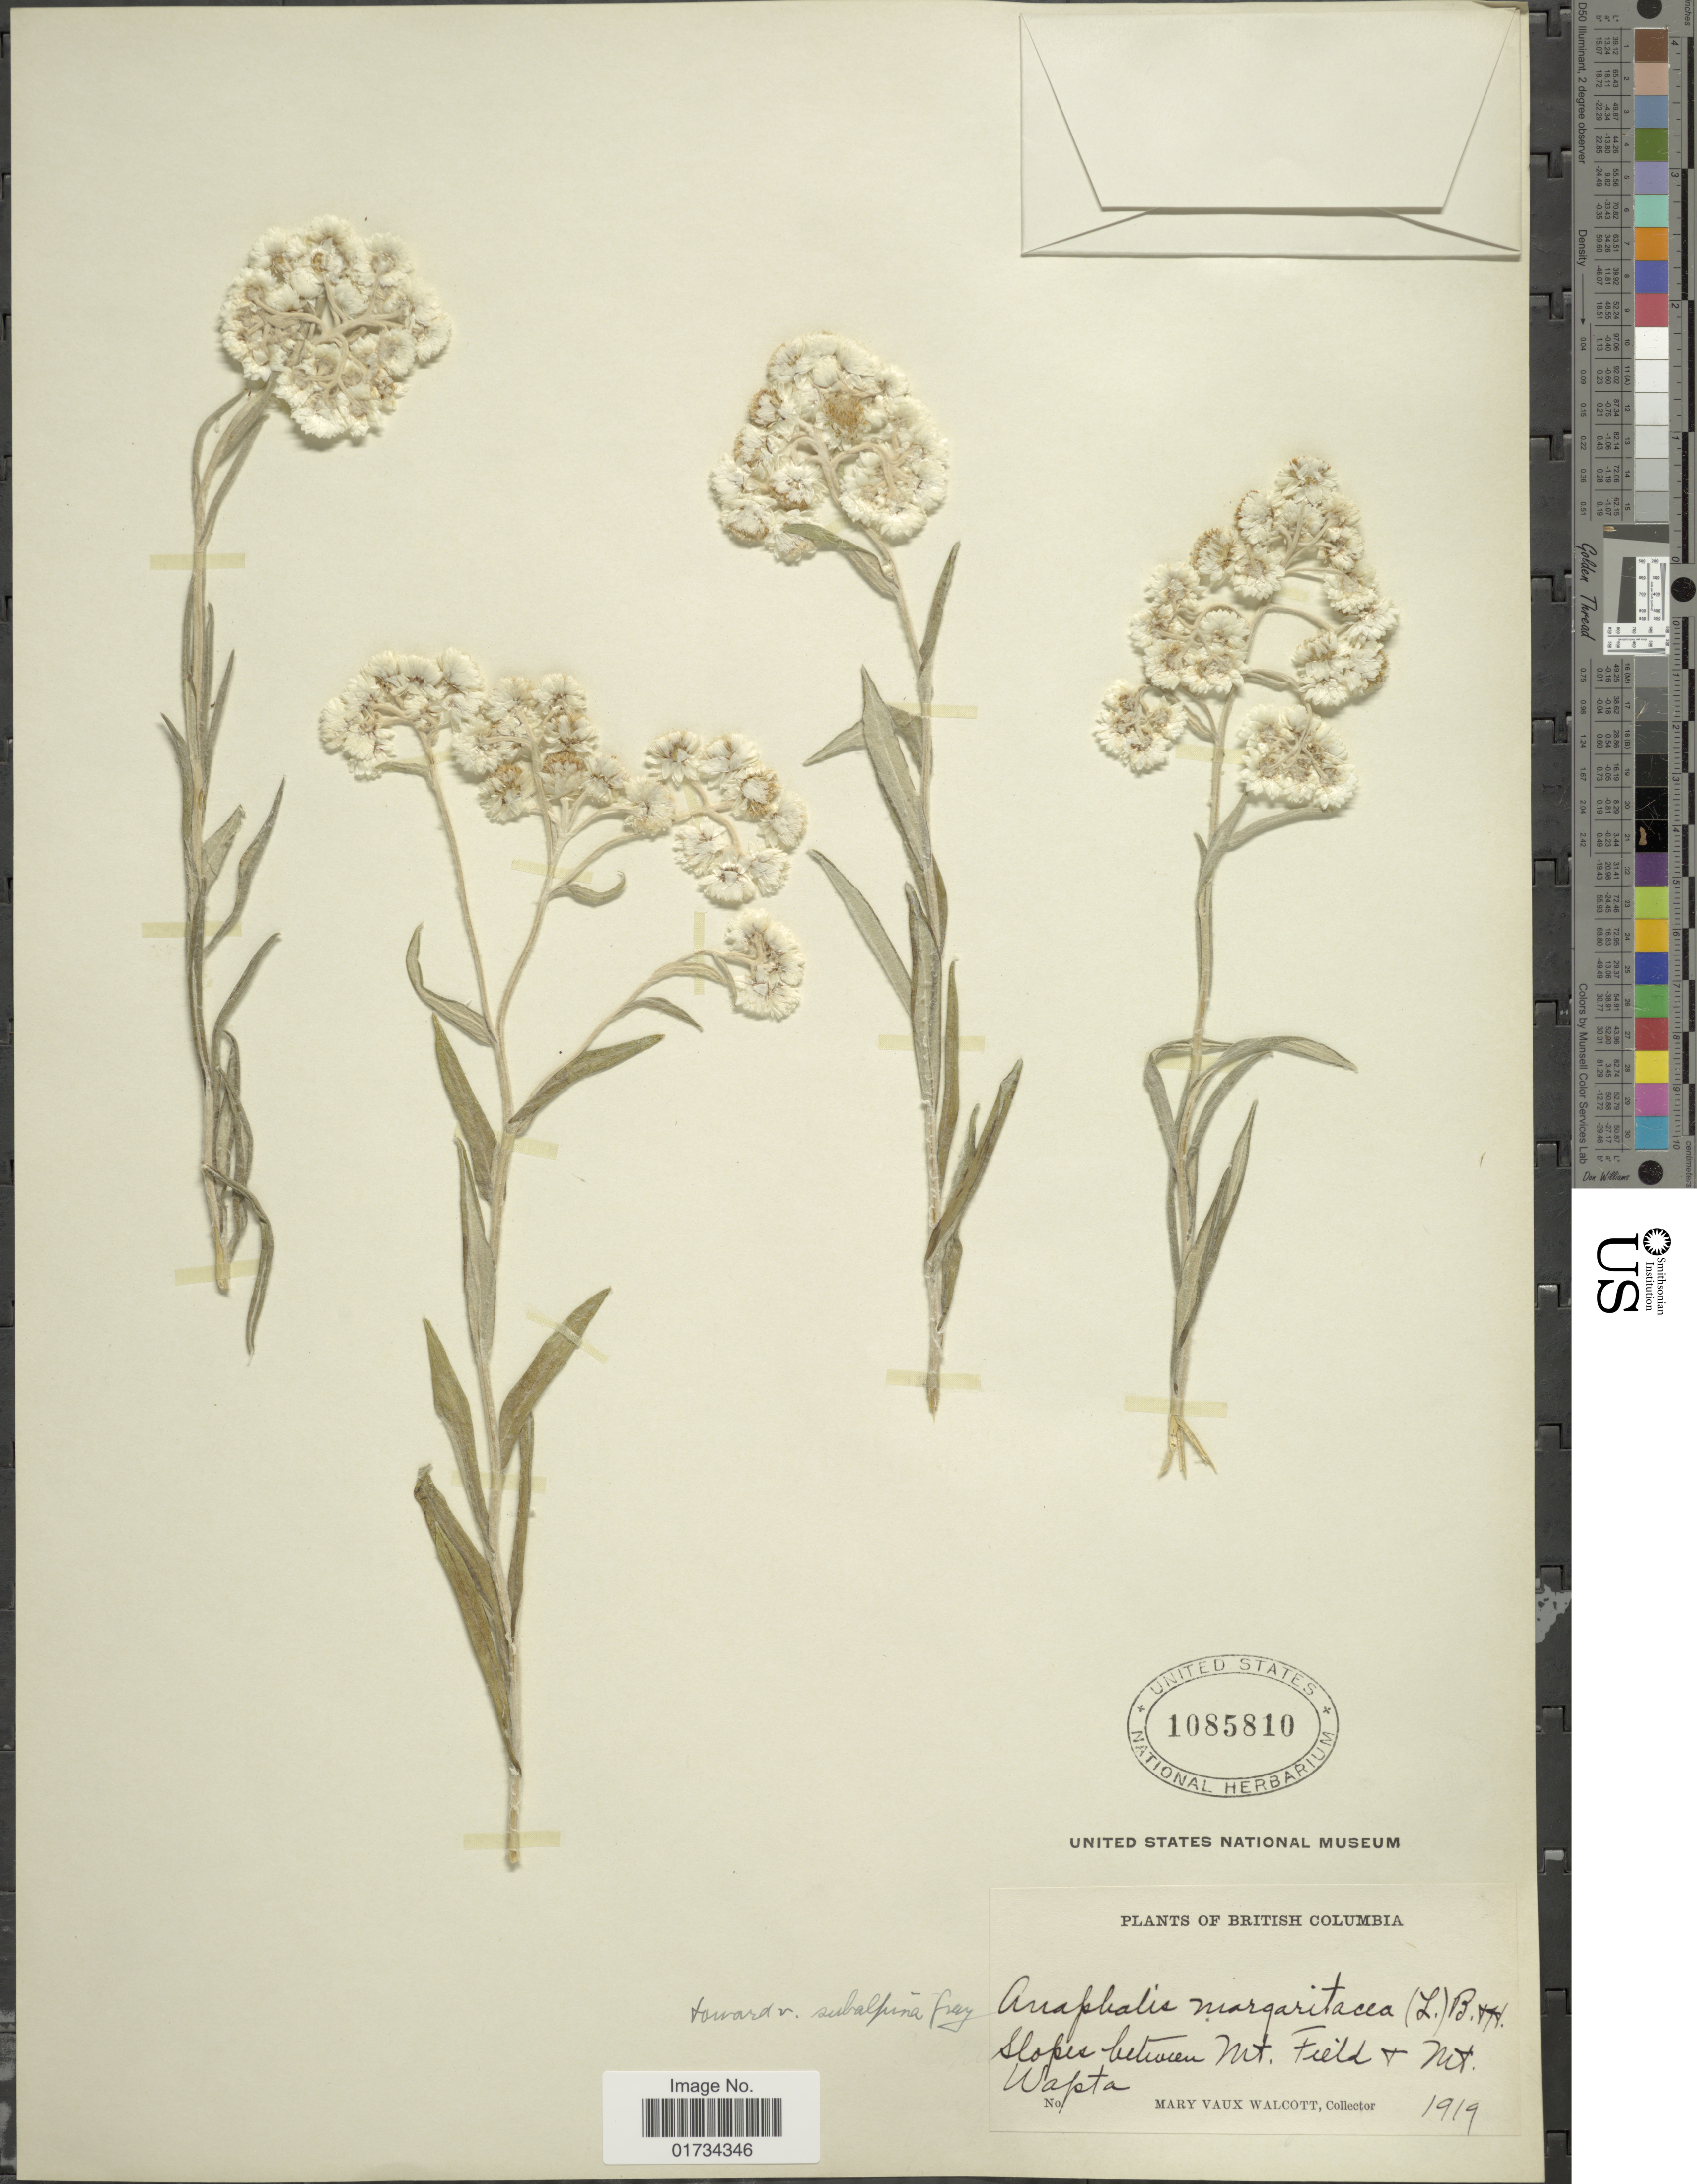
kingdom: Plantae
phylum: Tracheophyta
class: Magnoliopsida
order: Asterales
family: Asteraceae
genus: Anaphalis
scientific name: Anaphalis subalpina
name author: (A. Gray) Rydb.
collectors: M. Walcott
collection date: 1919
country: Canada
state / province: British Columbia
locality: British Columbia. Slopes between Mt. Field + Mt. Wapta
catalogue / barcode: US 1085810